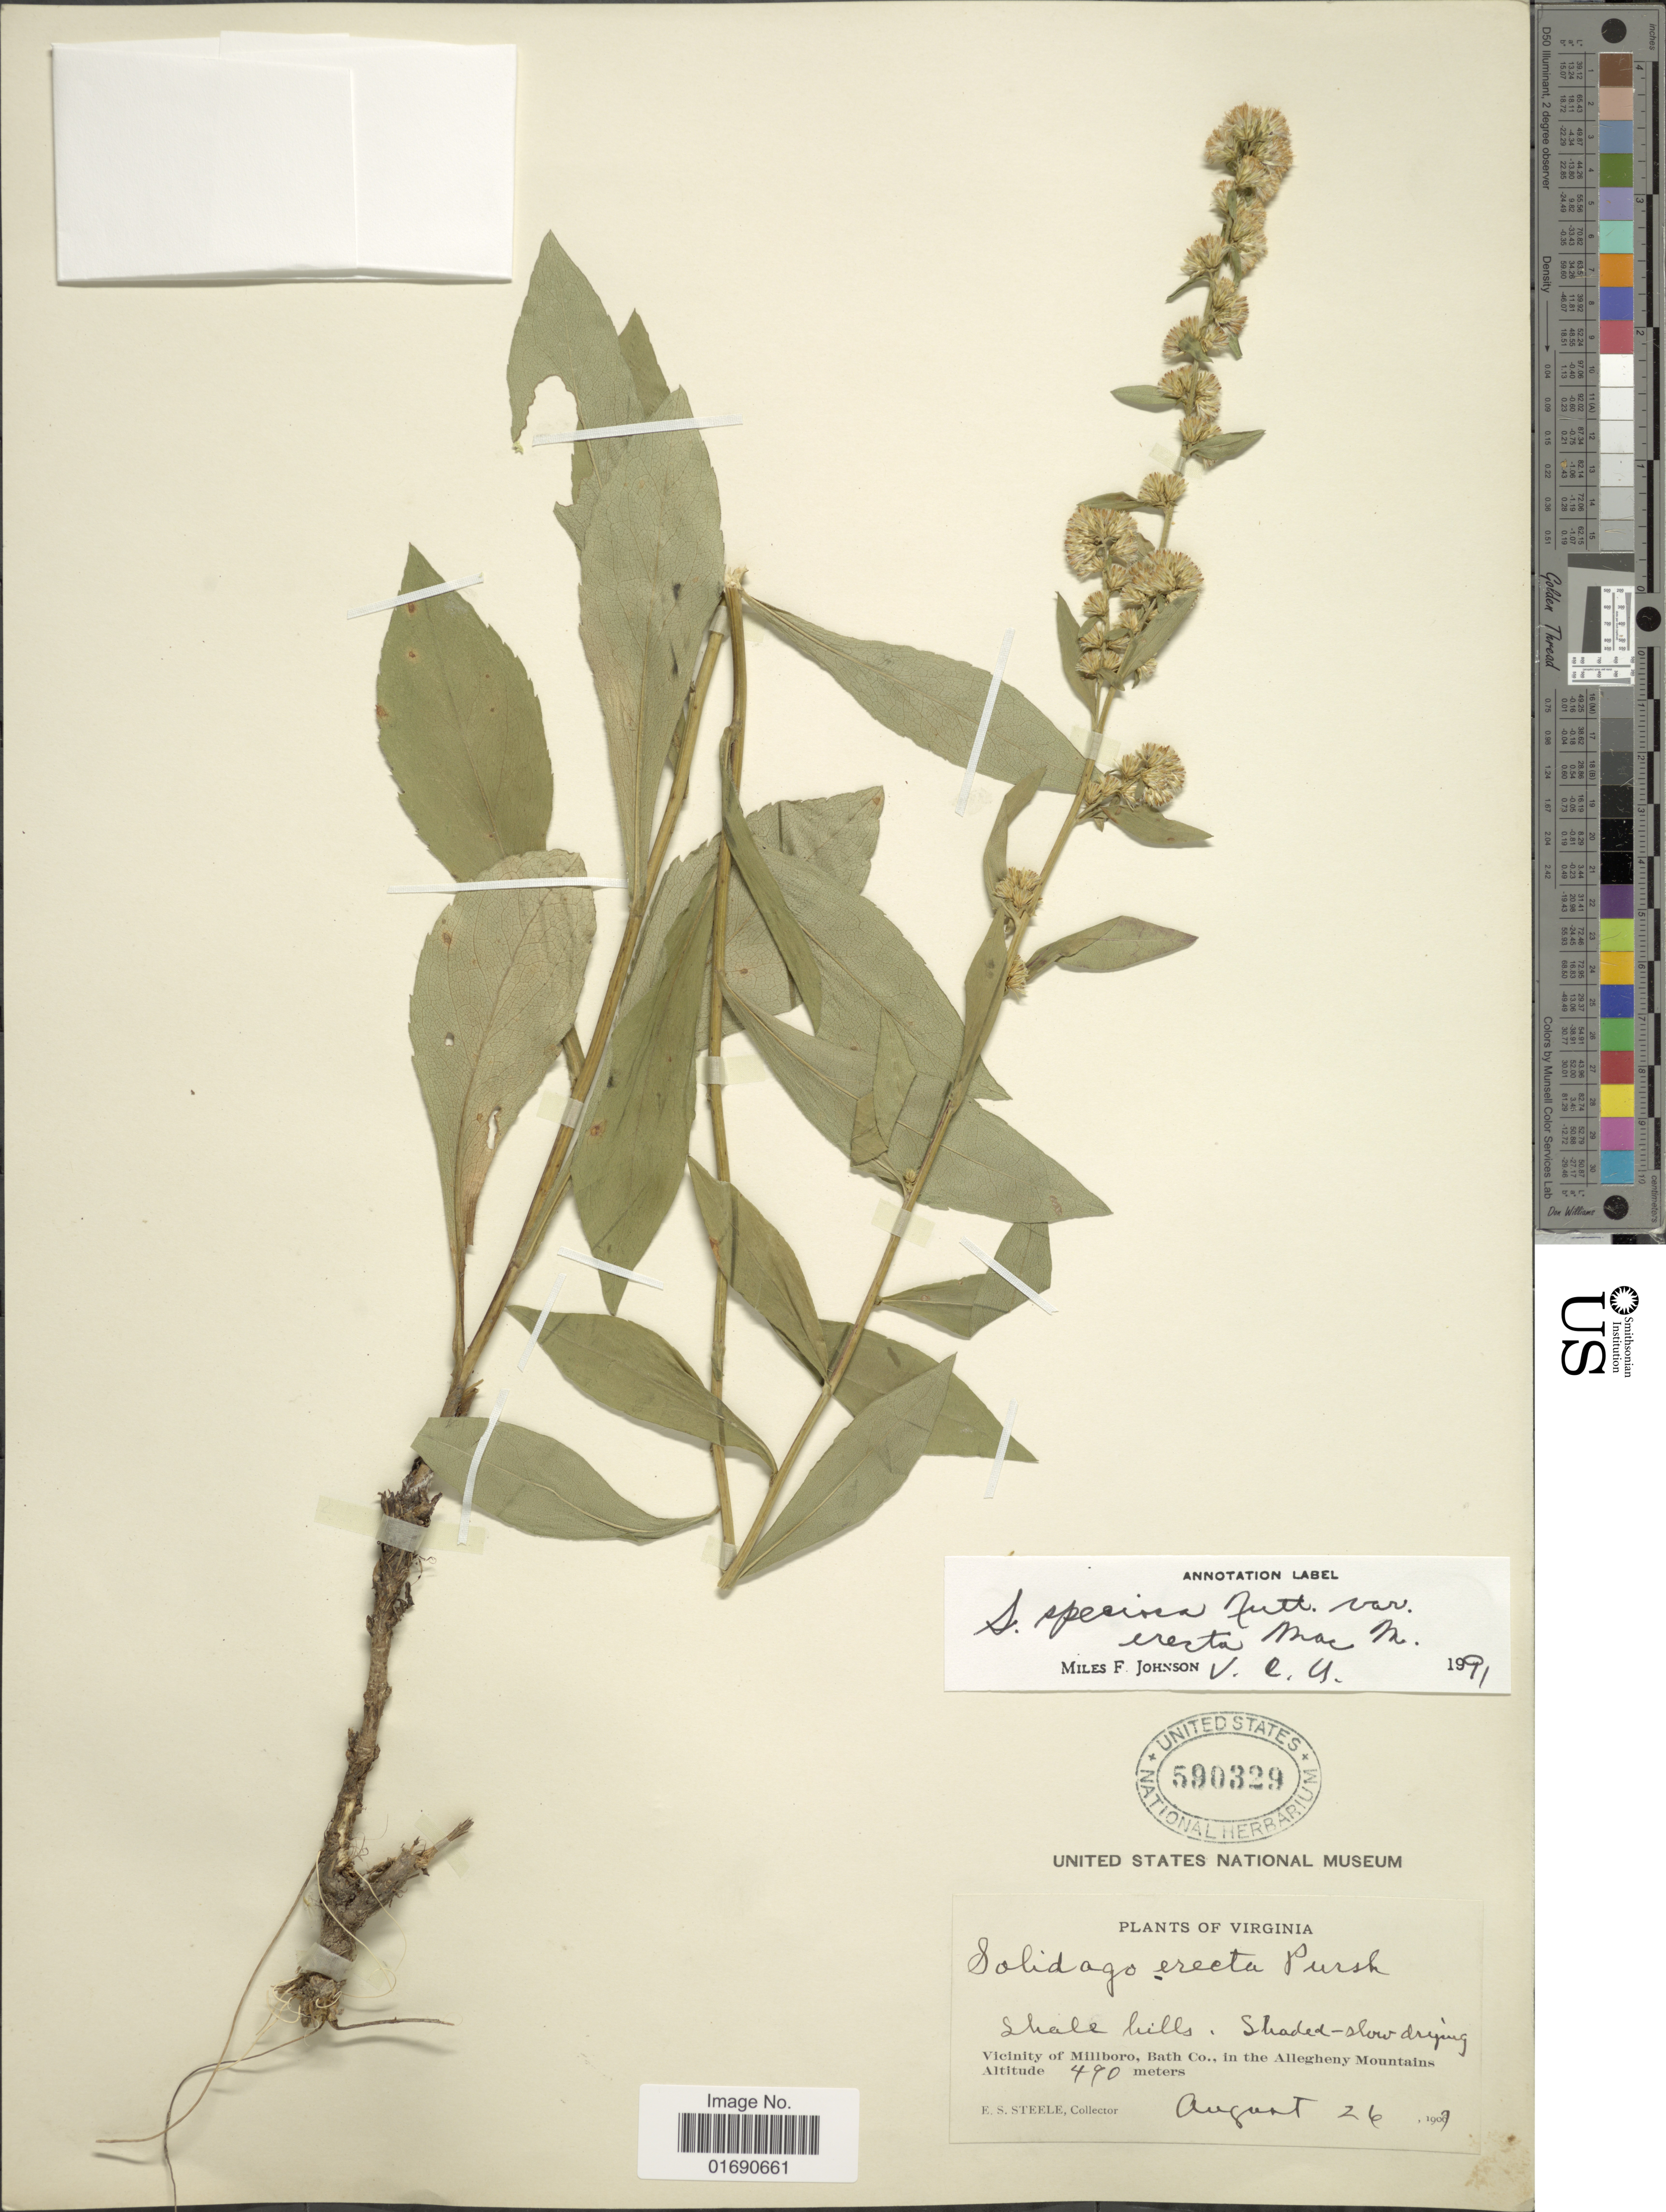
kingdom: Plantae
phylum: Tracheophyta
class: Magnoliopsida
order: Asterales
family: Asteraceae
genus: Solidago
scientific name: Solidago speciosa var. erecta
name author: (Pursh) MacMill.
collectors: E. Steele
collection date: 1907-08-26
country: United States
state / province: Virginia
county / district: Bath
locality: Shale hills, Shaded-slow drying, Vicinity of Millboro, Bath Co. in the Allegheny Mountains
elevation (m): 490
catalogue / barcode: US 590329